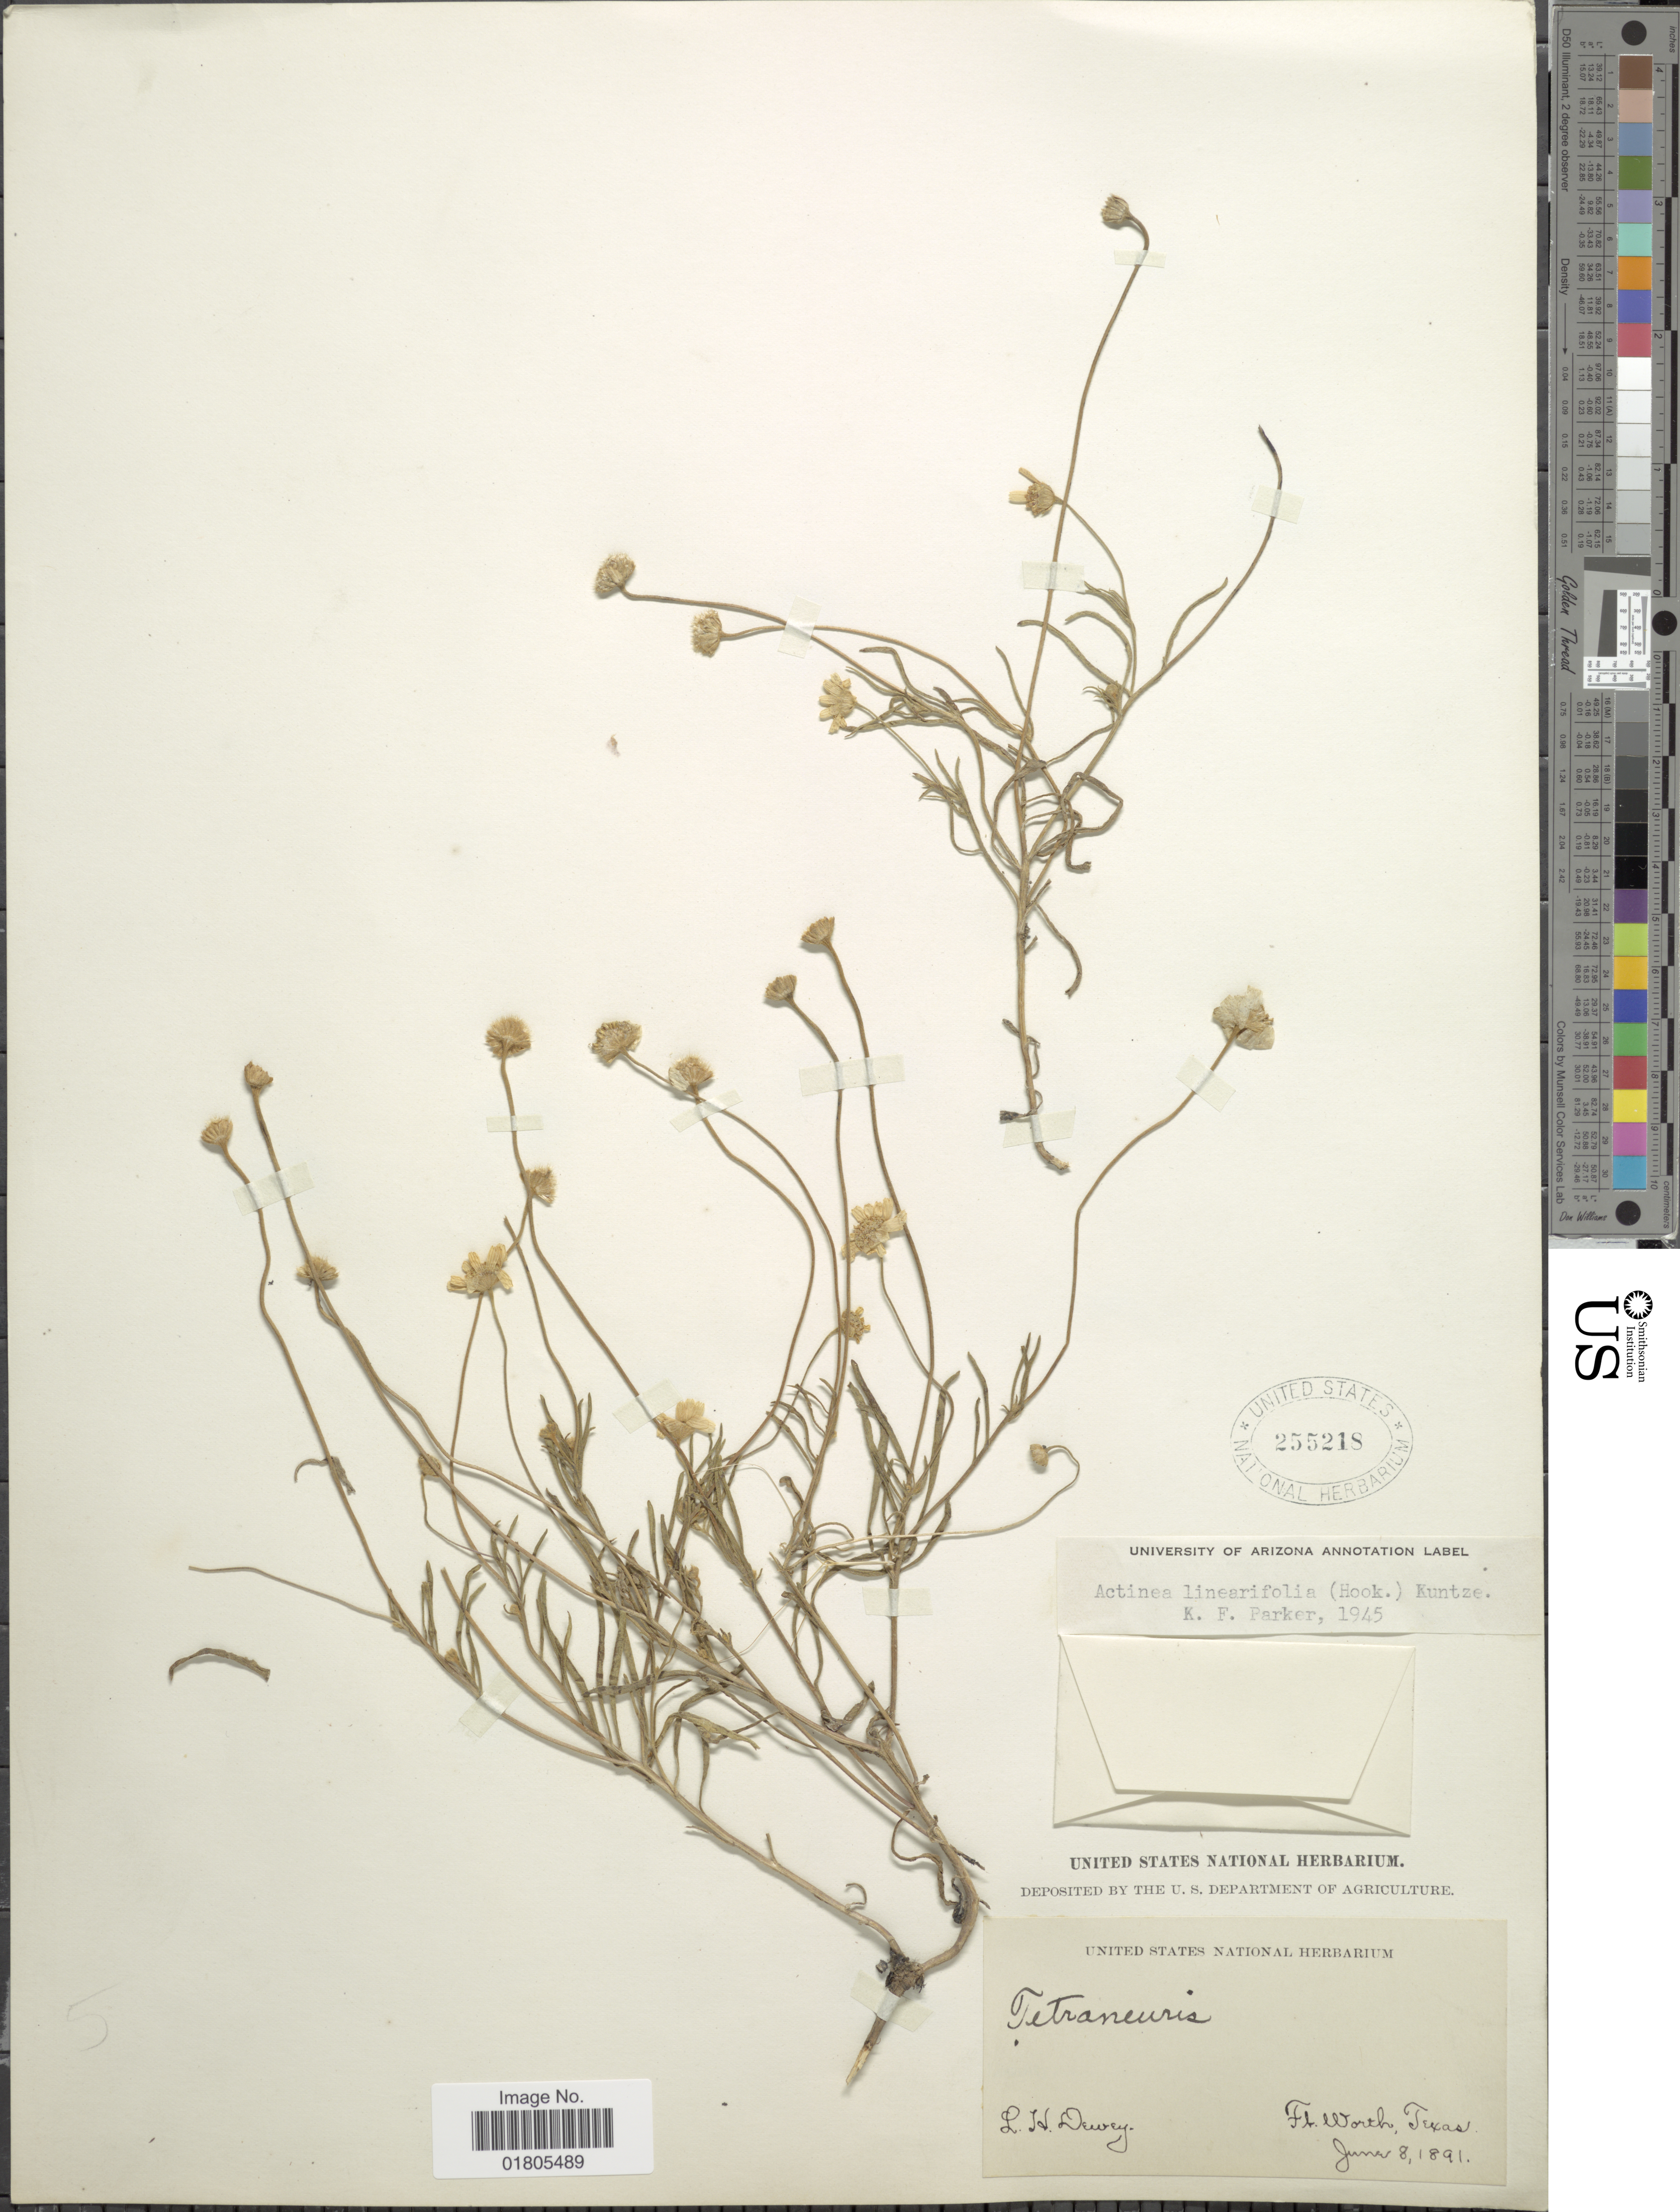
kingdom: Plantae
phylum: Tracheophyta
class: Magnoliopsida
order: Asterales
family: Asteraceae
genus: Actinea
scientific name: Actinea linearifolia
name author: (Hook.) Kuntze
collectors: L. H. Dewey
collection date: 1891-06-08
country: United States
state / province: Texas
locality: Fl. Worth, Texas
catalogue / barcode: US 255218